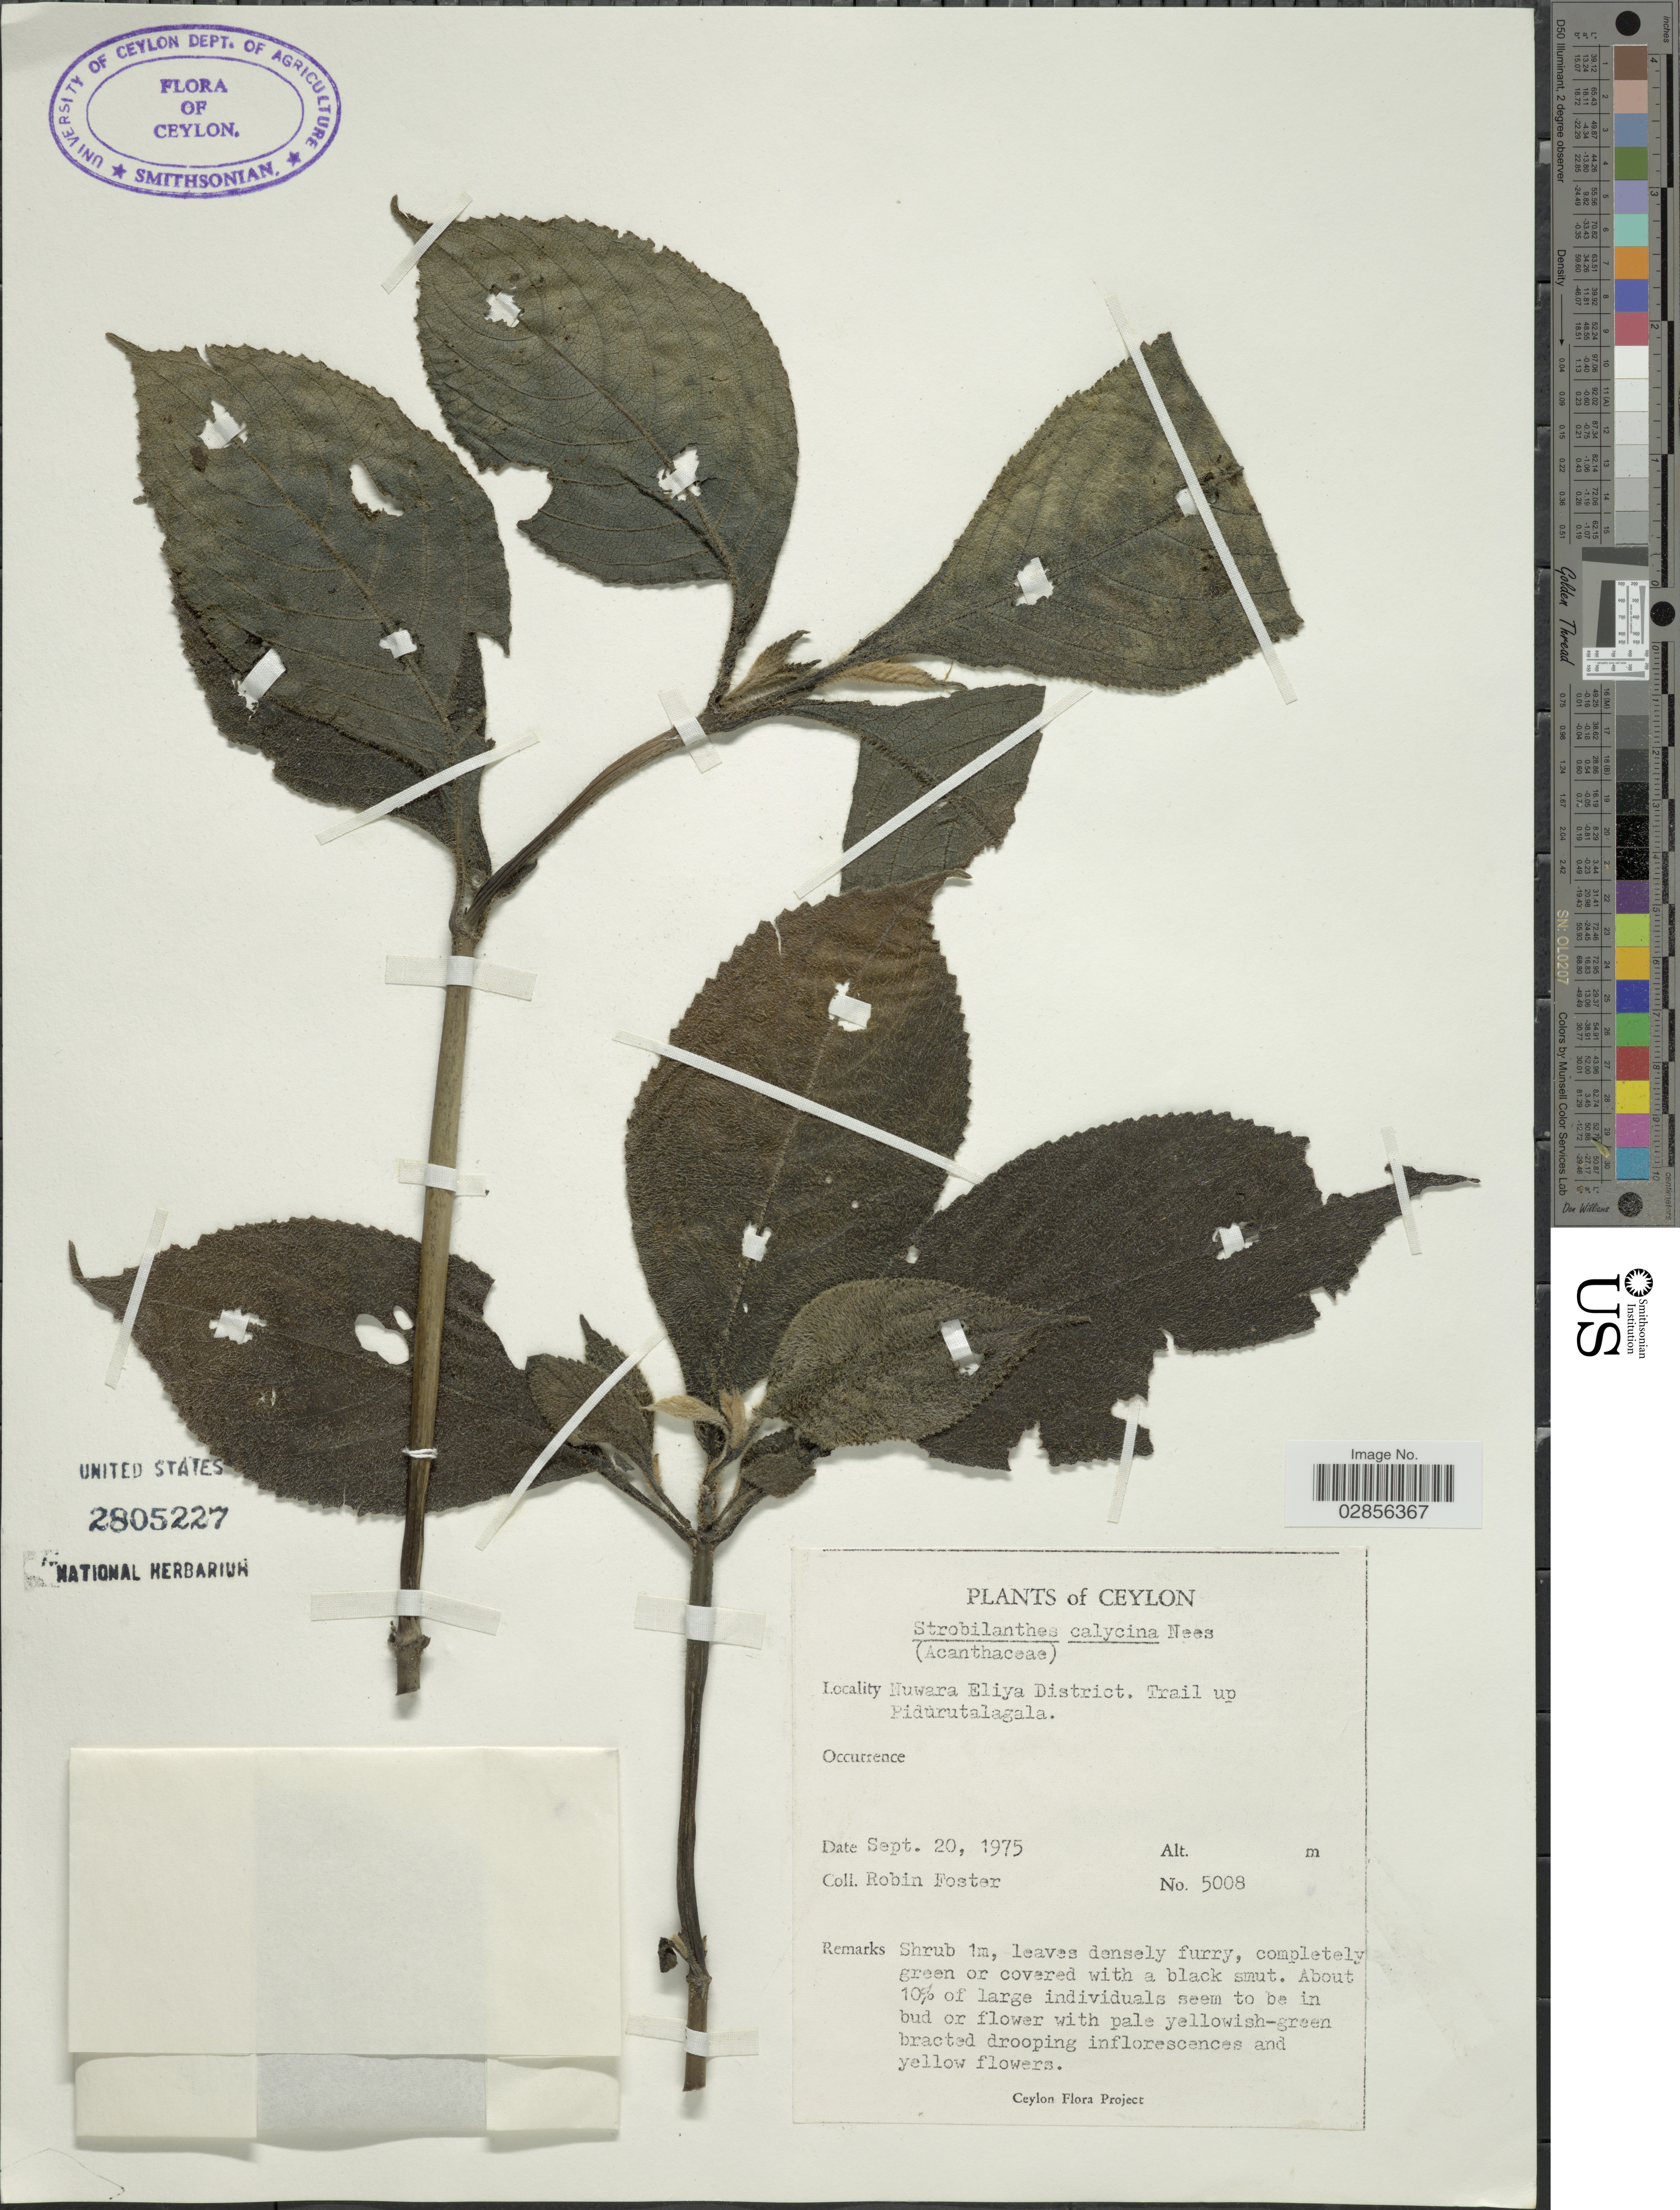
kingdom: Plantae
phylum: Tracheophyta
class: Magnoliopsida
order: Lamiales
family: Acanthaceae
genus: Strobilanthes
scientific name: Strobilanthes calycina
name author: Nees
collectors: R. B. Foster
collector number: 5008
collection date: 1975-09-20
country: Sri Lanka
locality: Ceylon. Nuwara Eliya District. Trail up Pidurutalagala.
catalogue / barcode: US 2805227